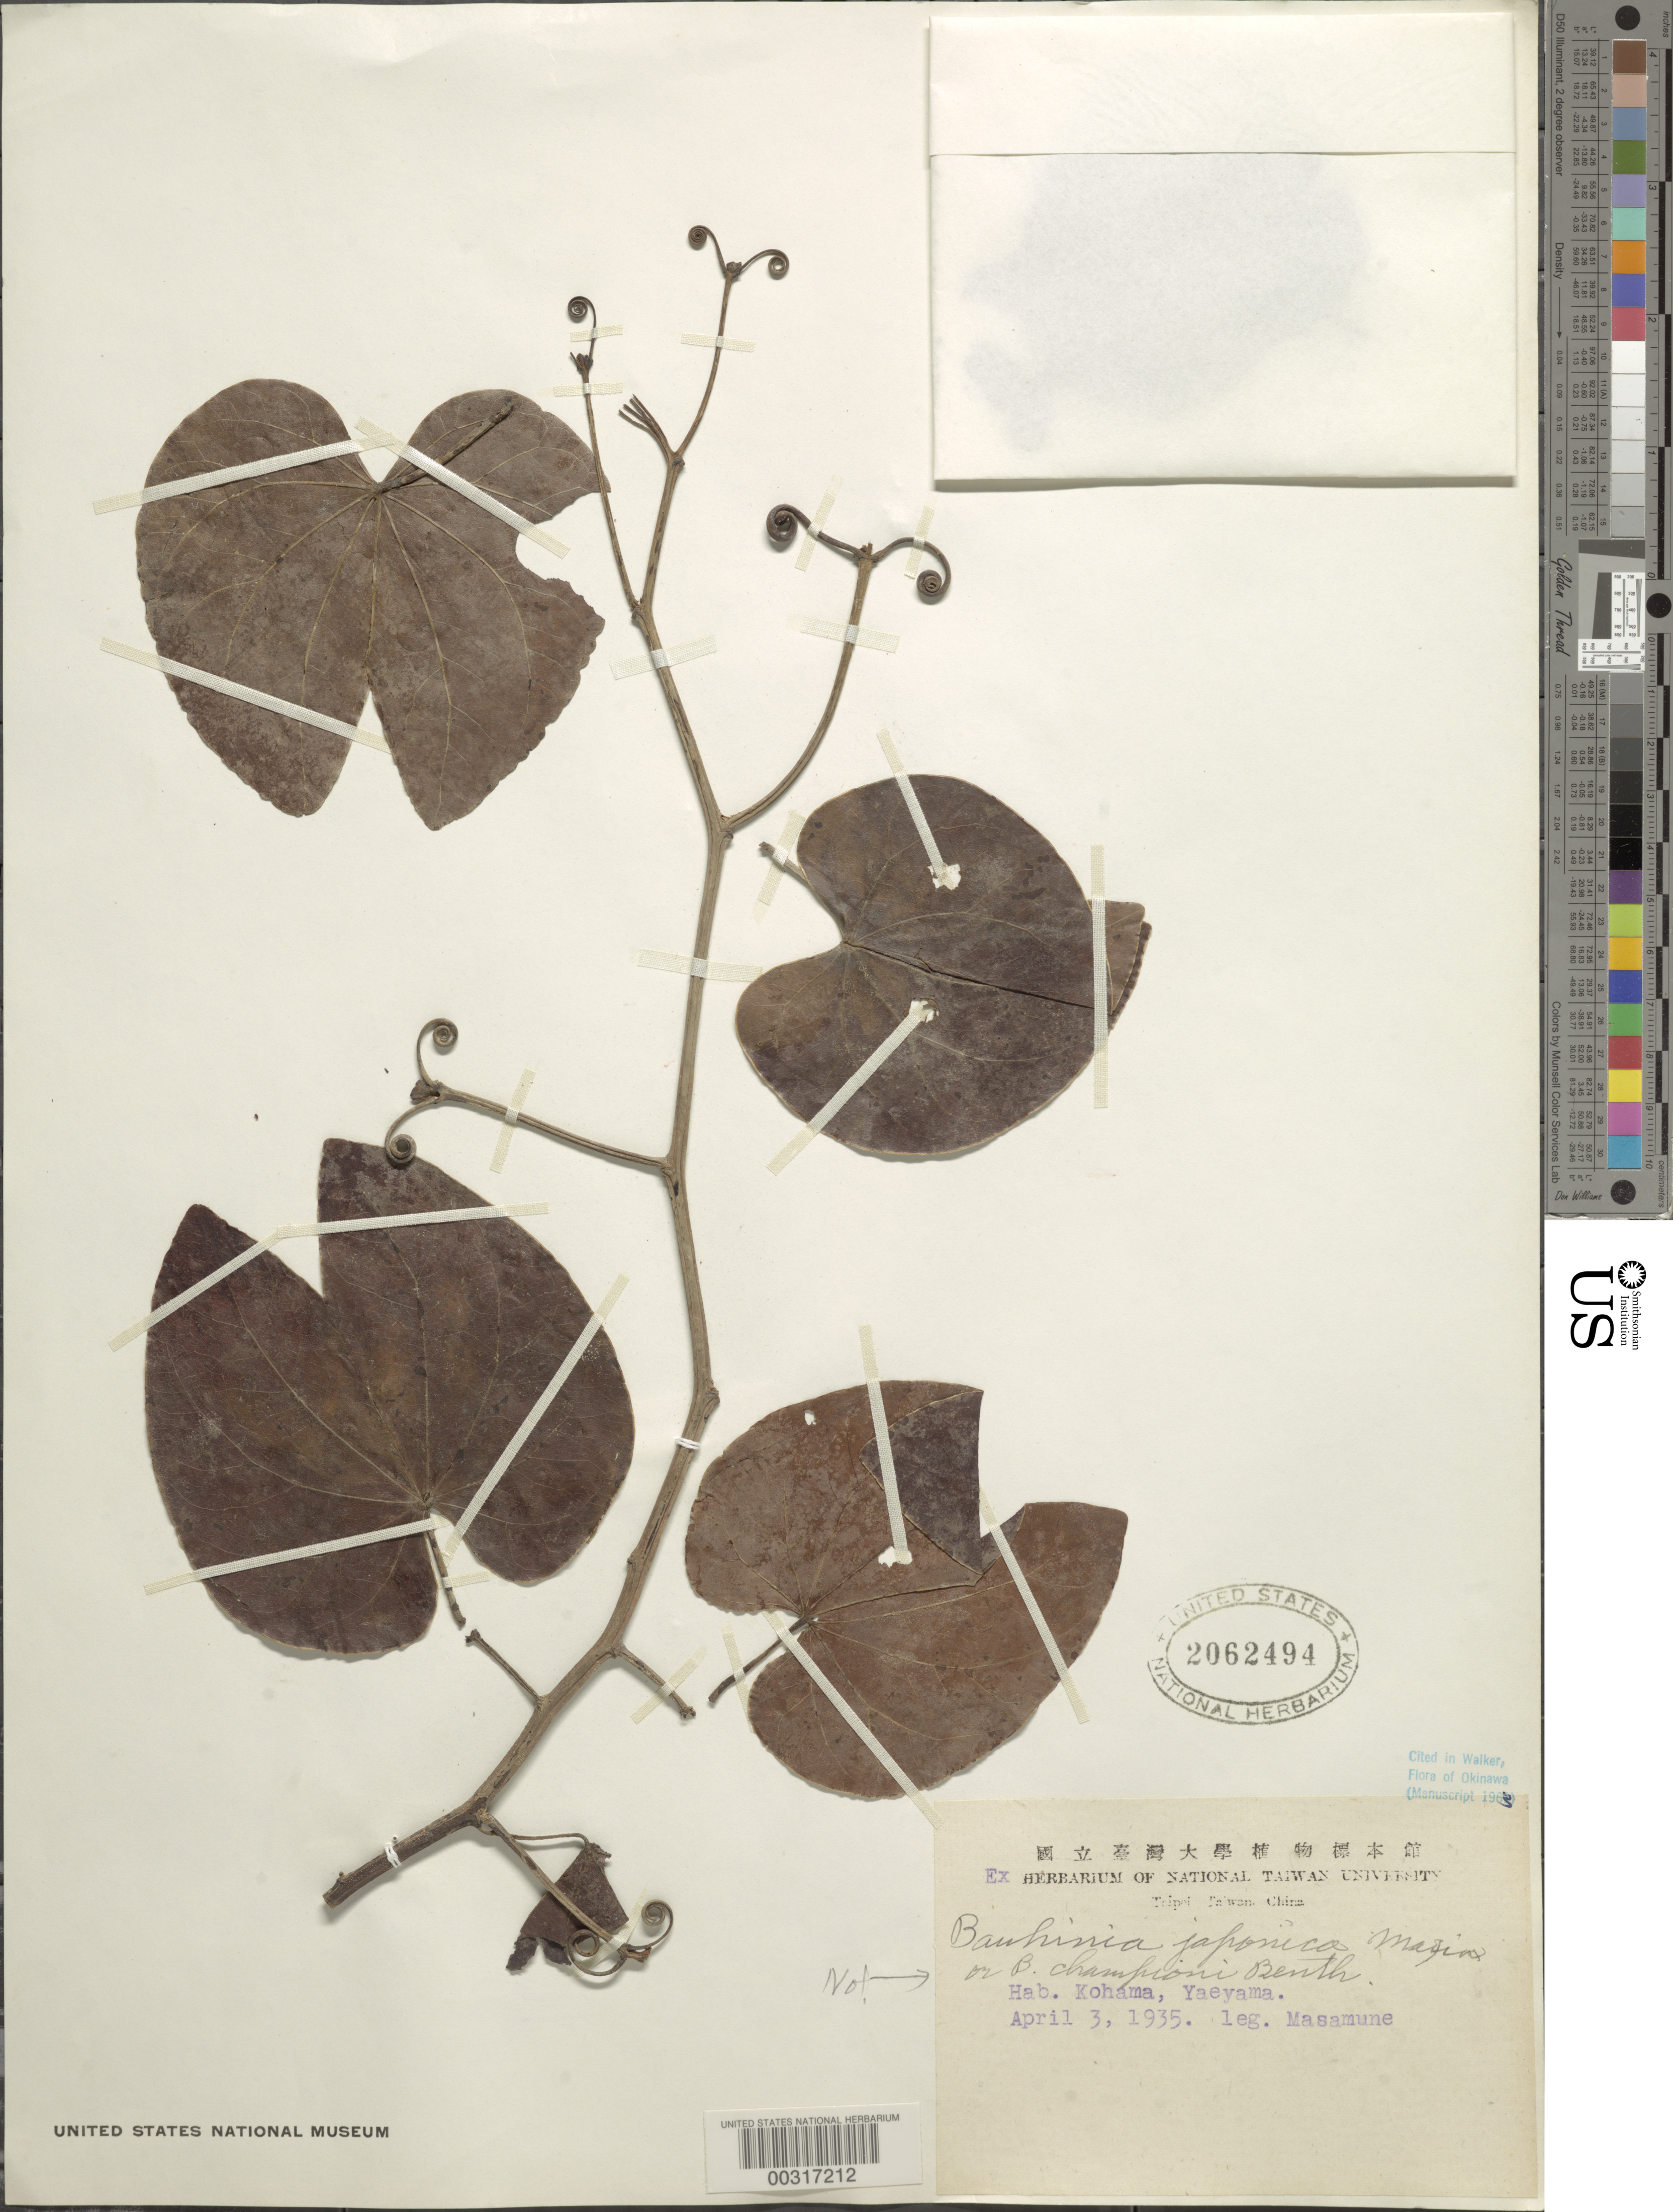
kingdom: Plantae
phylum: Tracheophyta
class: Magnoliopsida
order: Fabales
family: Fabaceae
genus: Phanera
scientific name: Phanera japonica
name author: (Maxim.) H. Ohashi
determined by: U.S. National Herbarium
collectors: G. Masamune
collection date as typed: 03 Apr 1935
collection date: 1935-04-03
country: Japan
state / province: Okinawa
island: Kohama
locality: Sakishima is.; kohama, yaeyama is. [SAKISHIMA IS.]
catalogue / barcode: US 2062494